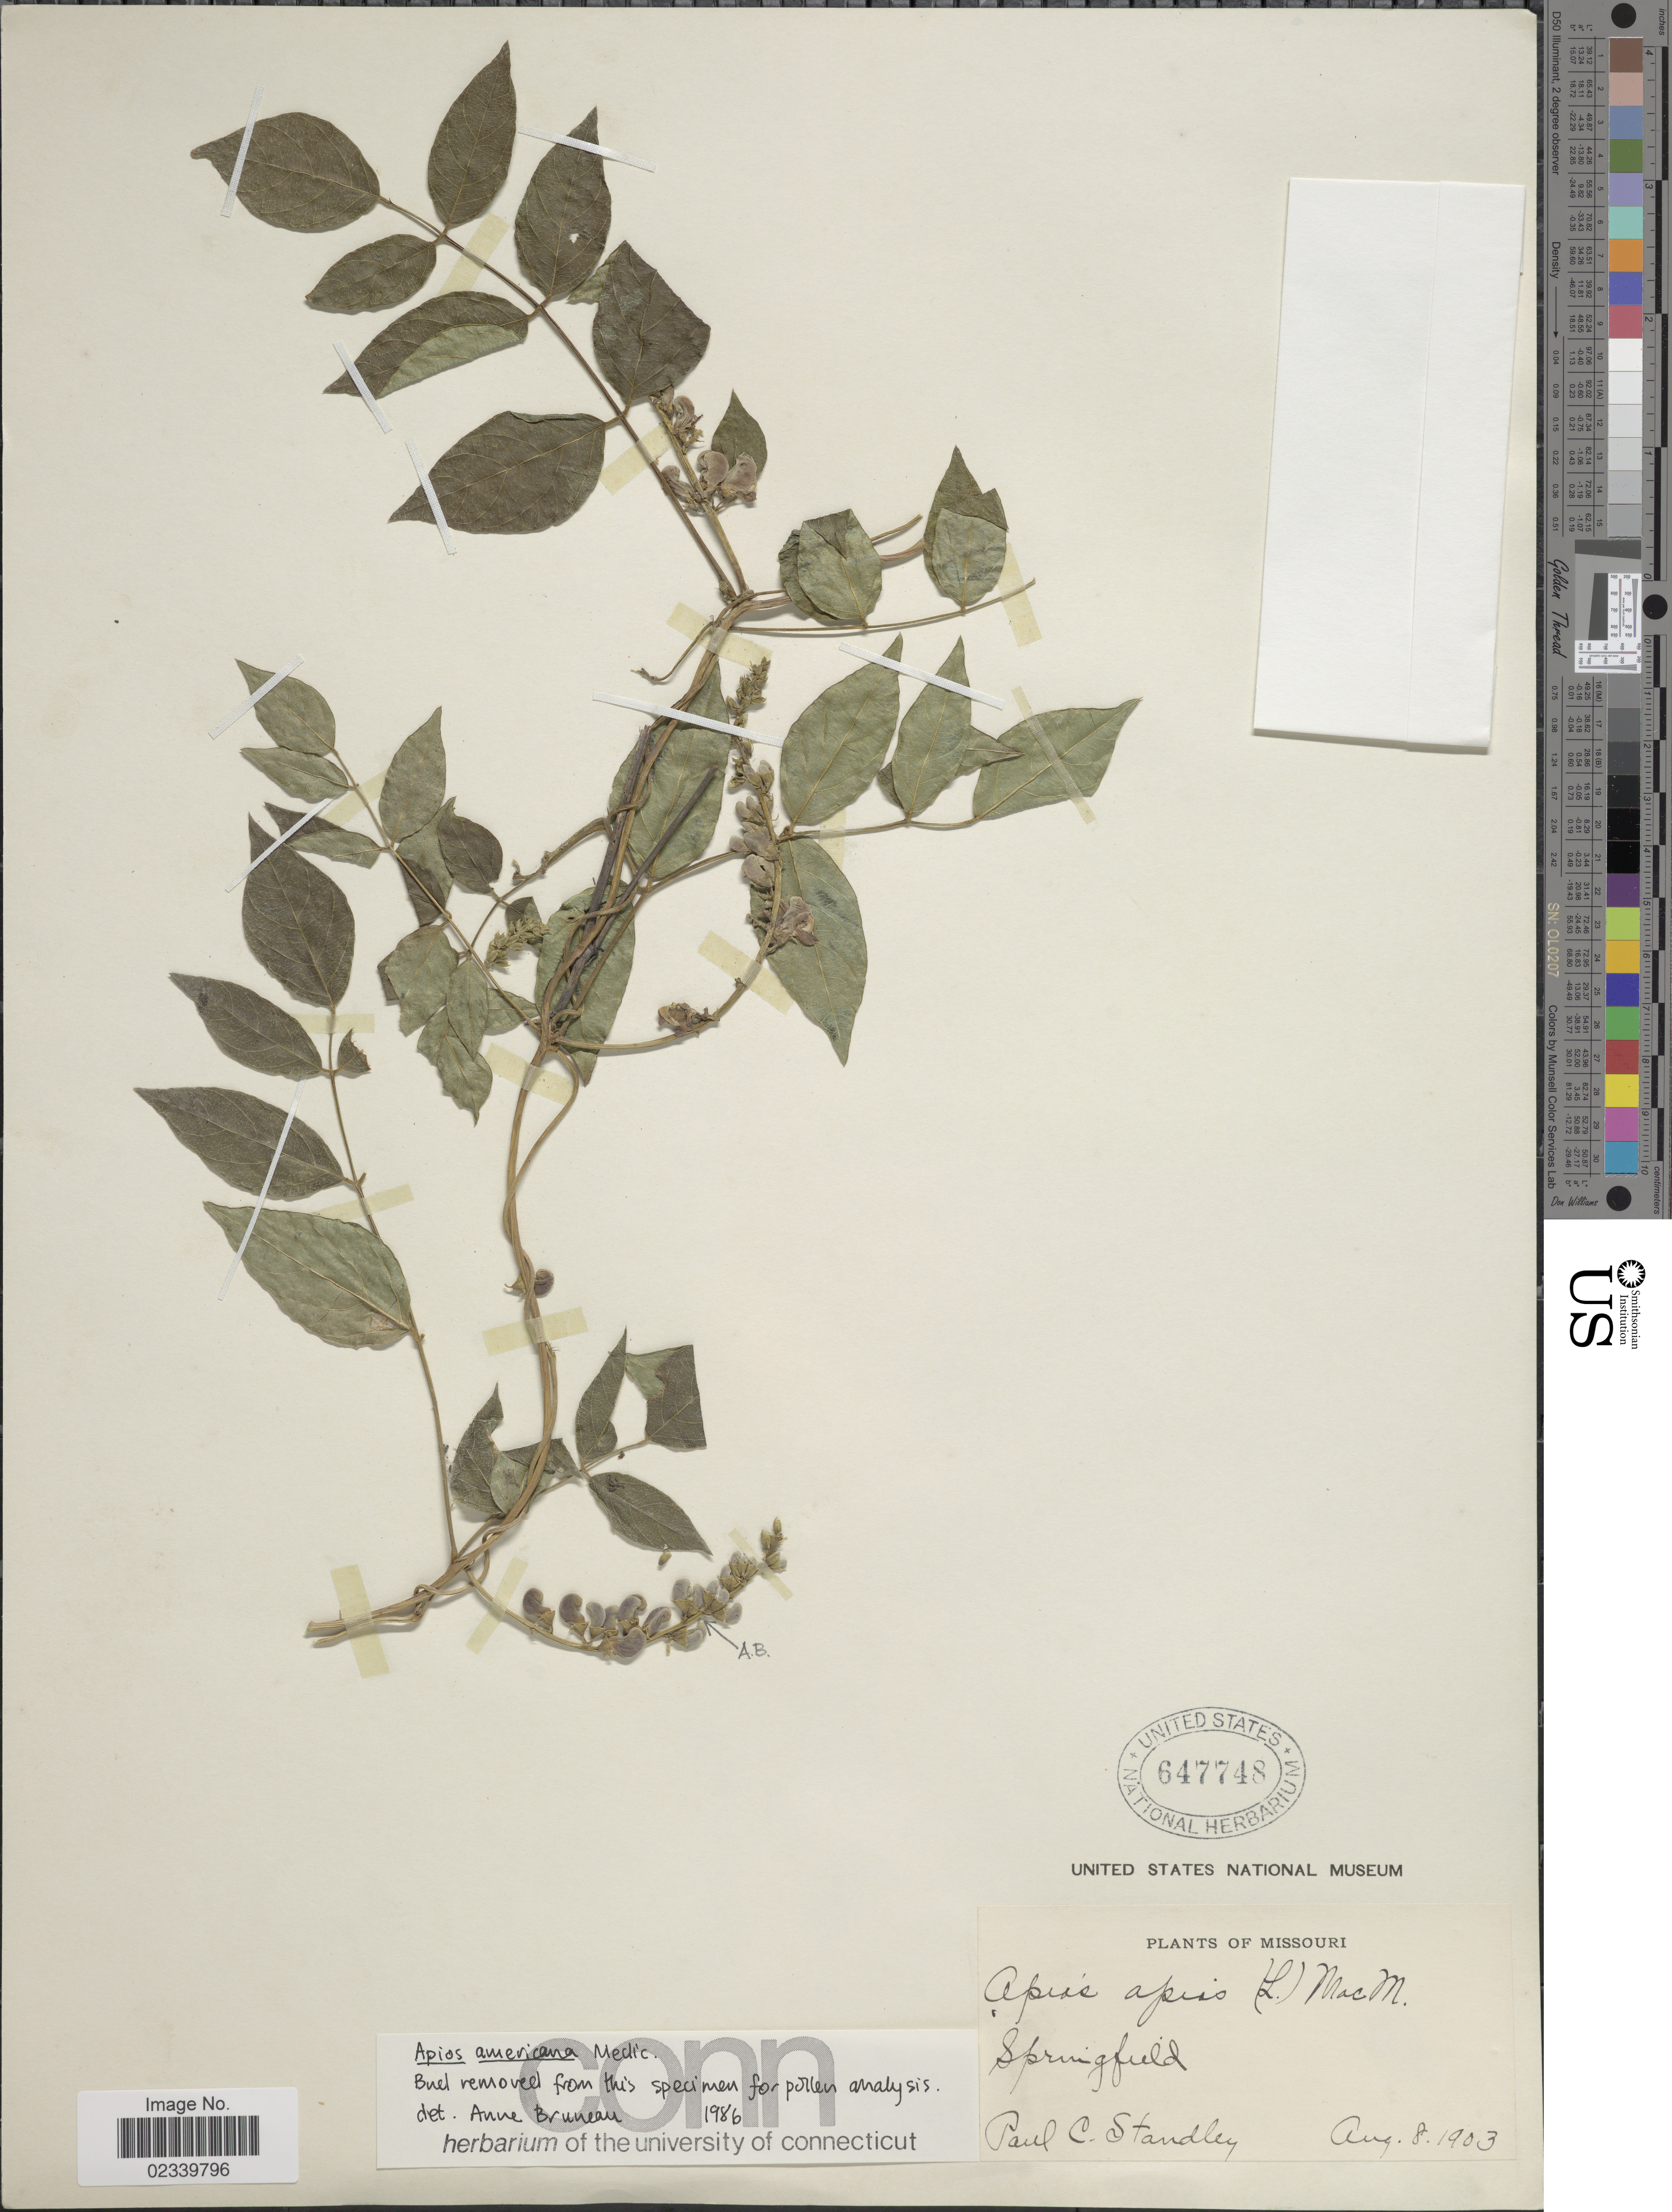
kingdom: Plantae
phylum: Tracheophyta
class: Magnoliopsida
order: Fabales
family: Fabaceae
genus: Apios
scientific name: Apios americana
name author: Medik.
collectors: P. C. Standley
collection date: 1903-08-08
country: United States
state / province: Missouri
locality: Springfield.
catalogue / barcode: US 647748